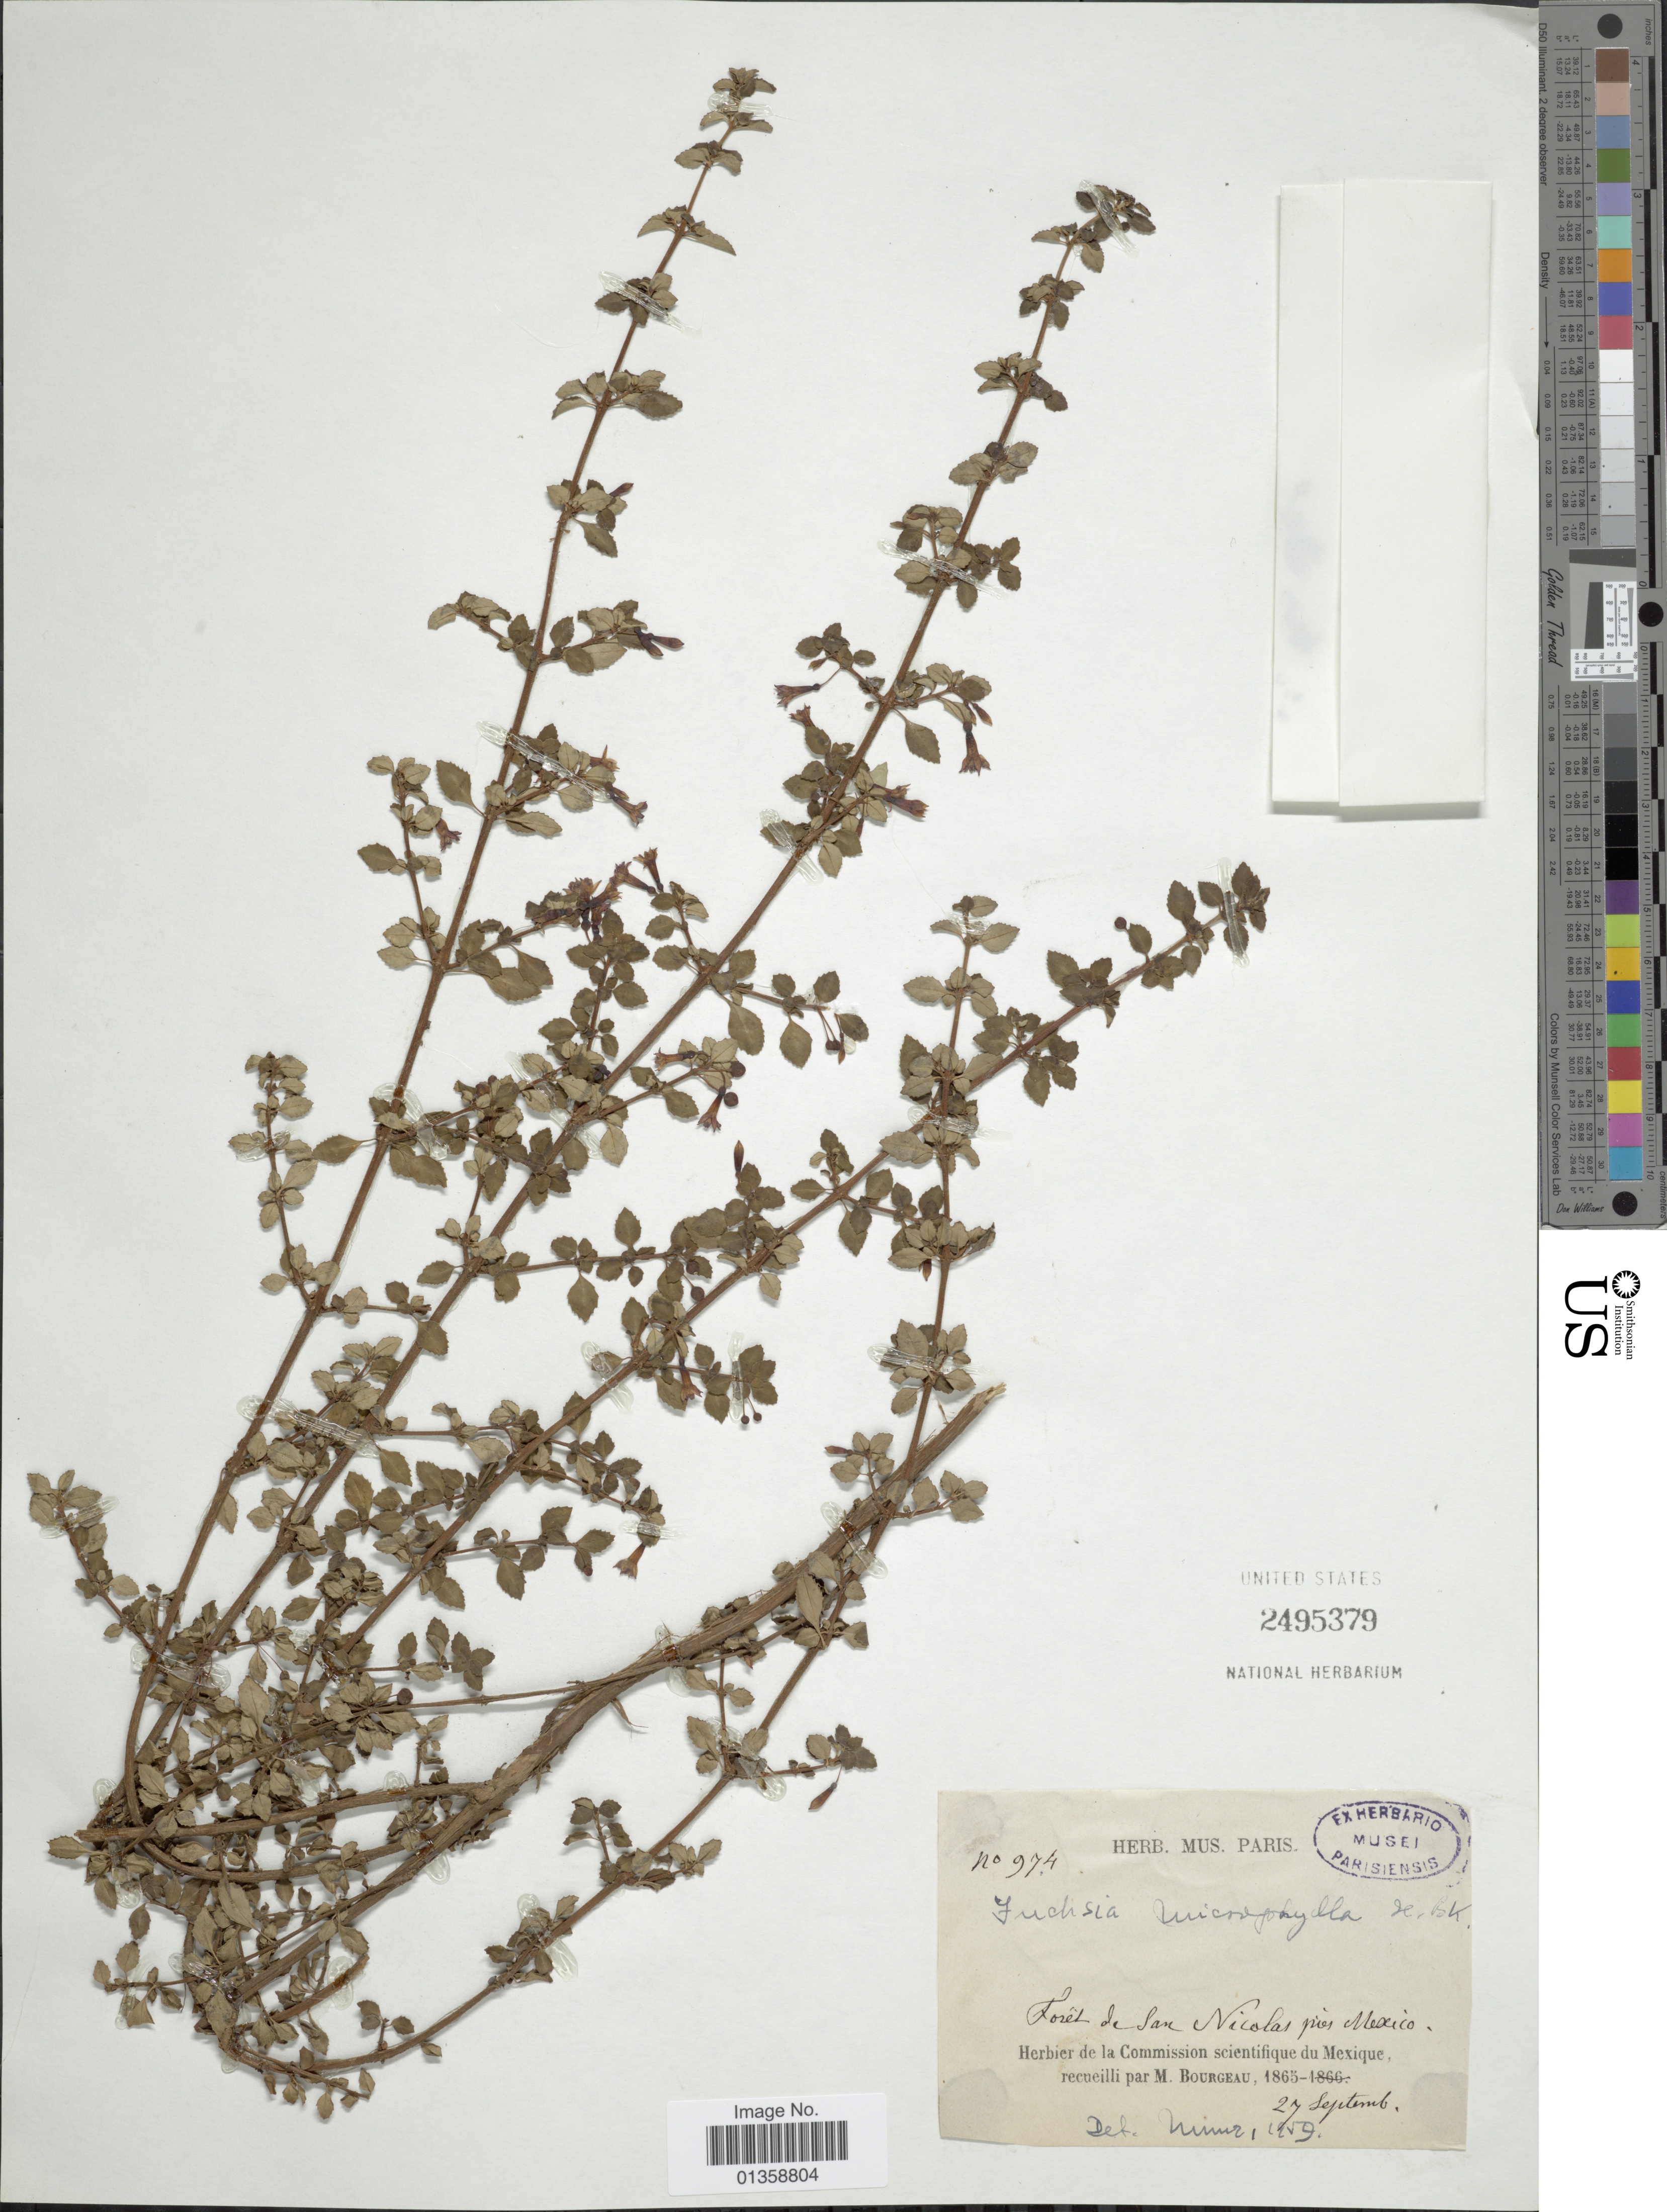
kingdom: Plantae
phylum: Tracheophyta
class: Magnoliopsida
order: Myrtales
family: Onagraceae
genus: Fuchsia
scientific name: Fuchsia microphylla subsp. microphylla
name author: Kunth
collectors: M. Bourgeau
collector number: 974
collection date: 1865-09-27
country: Mexico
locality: Forêt de San Nicolas pres Mexico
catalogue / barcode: US 2495379